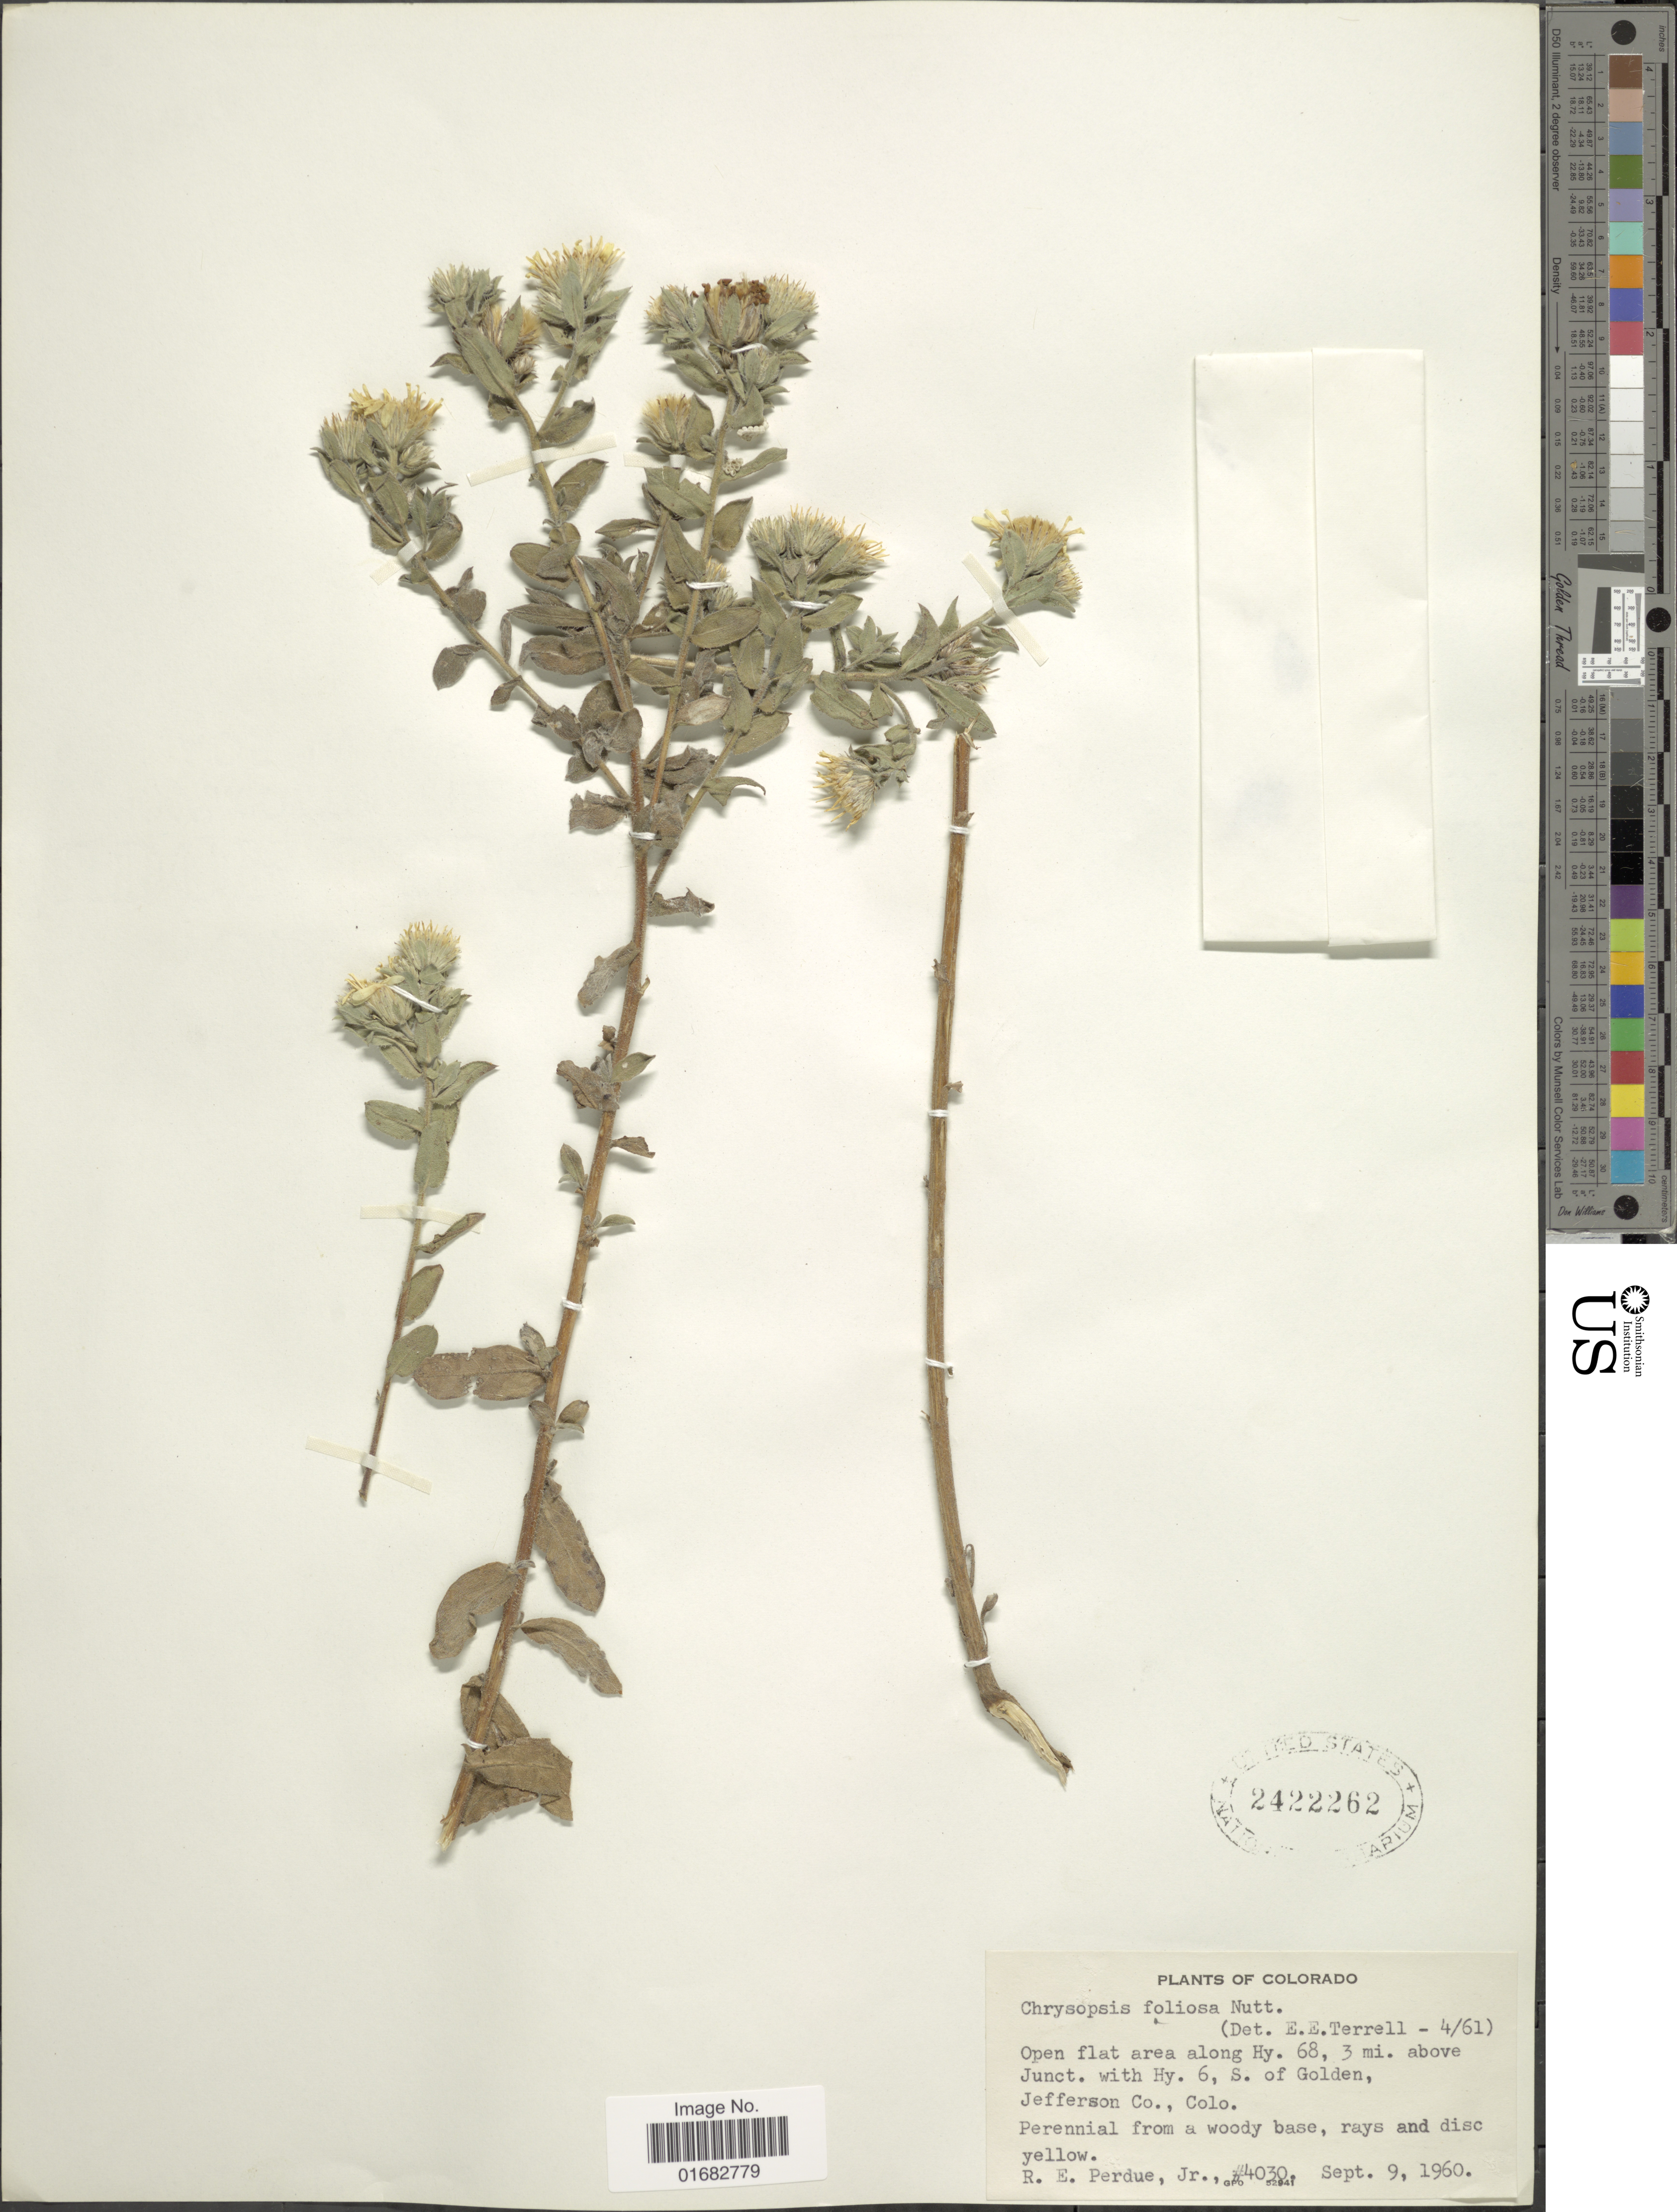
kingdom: Plantae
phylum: Tracheophyta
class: Magnoliopsida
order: Asterales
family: Asteraceae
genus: Heterotheca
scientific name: Heterotheca villosa var. foliosa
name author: (Nutt.) V.L. Harms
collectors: R. E. Perdue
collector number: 4030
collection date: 1960-09-09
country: United States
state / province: Colorado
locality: Along Hy. 68, 3 mi. above Junct. with Hy. 6, S. of Golden, Jefferson Co.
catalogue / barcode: US 2422262